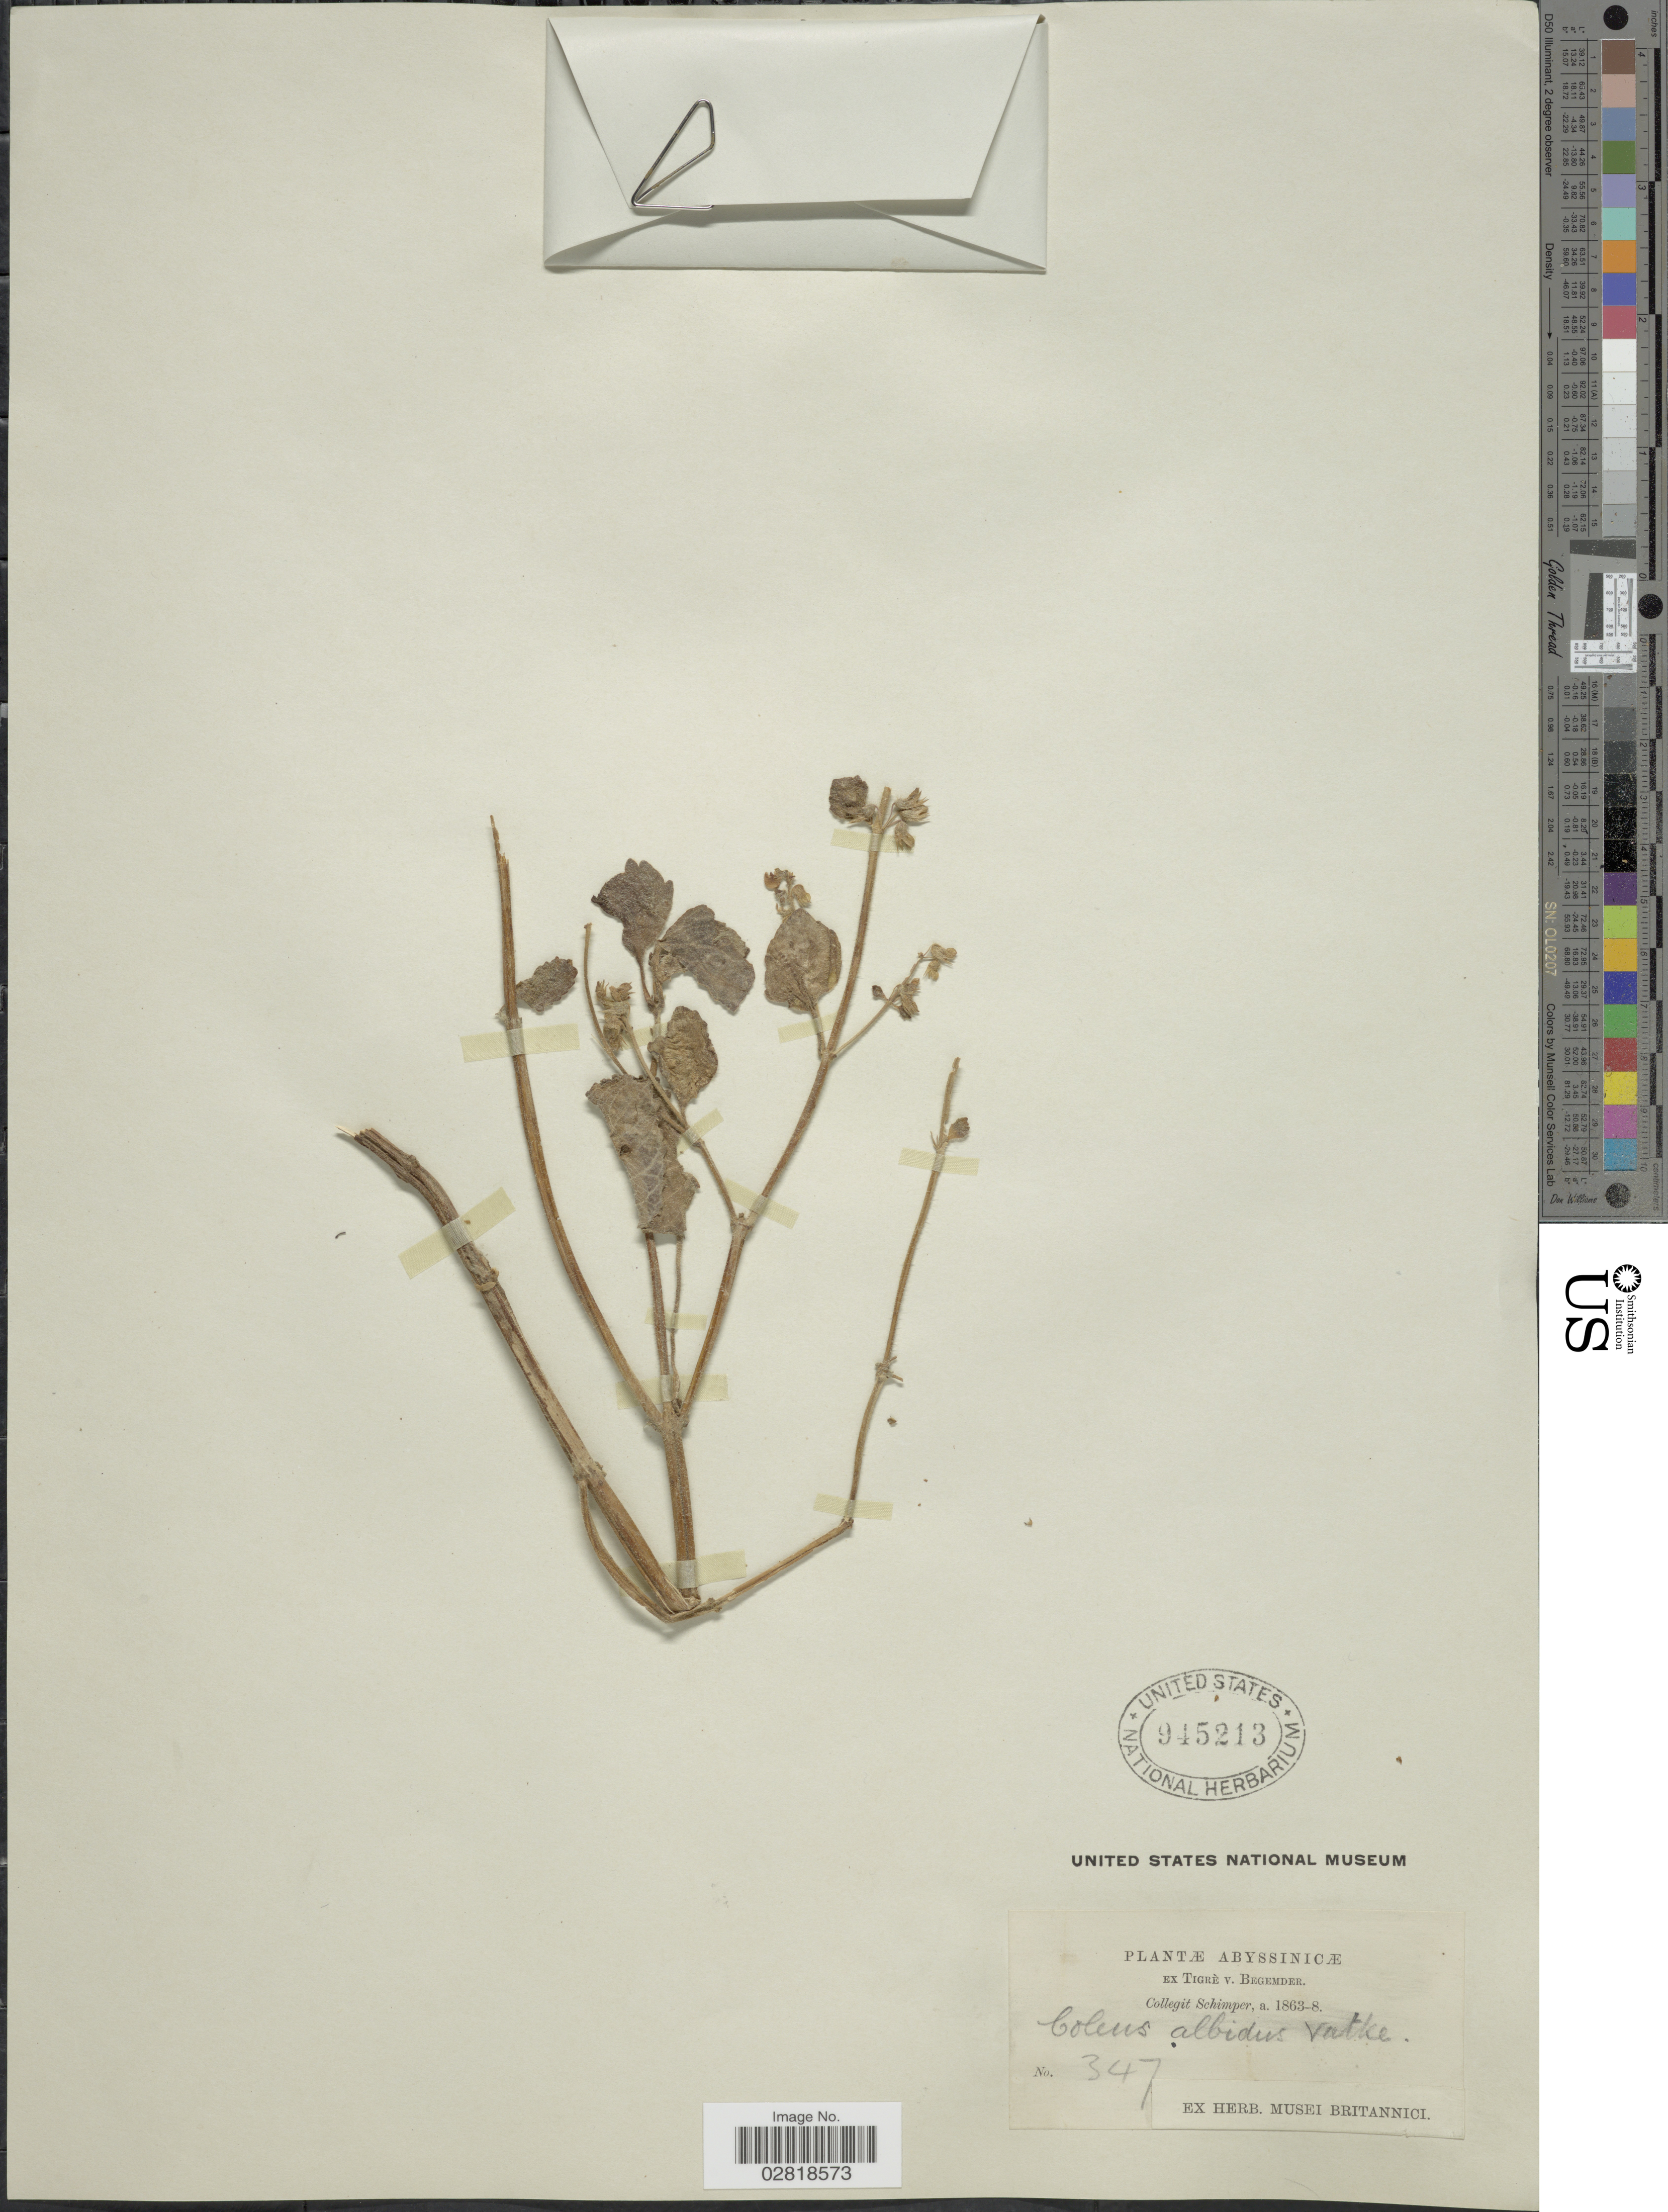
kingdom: Plantae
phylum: Tracheophyta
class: Magnoliopsida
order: Lamiales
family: Lamiaceae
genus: Plectranthus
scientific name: Plectranthus lanuginosus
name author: (Hochst. ex Benth.) Agnew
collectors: -. Schimper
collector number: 347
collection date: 1863/1868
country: Eritrea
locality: Abyssinicæ. Tigrè v. Begemder.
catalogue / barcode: US 945213